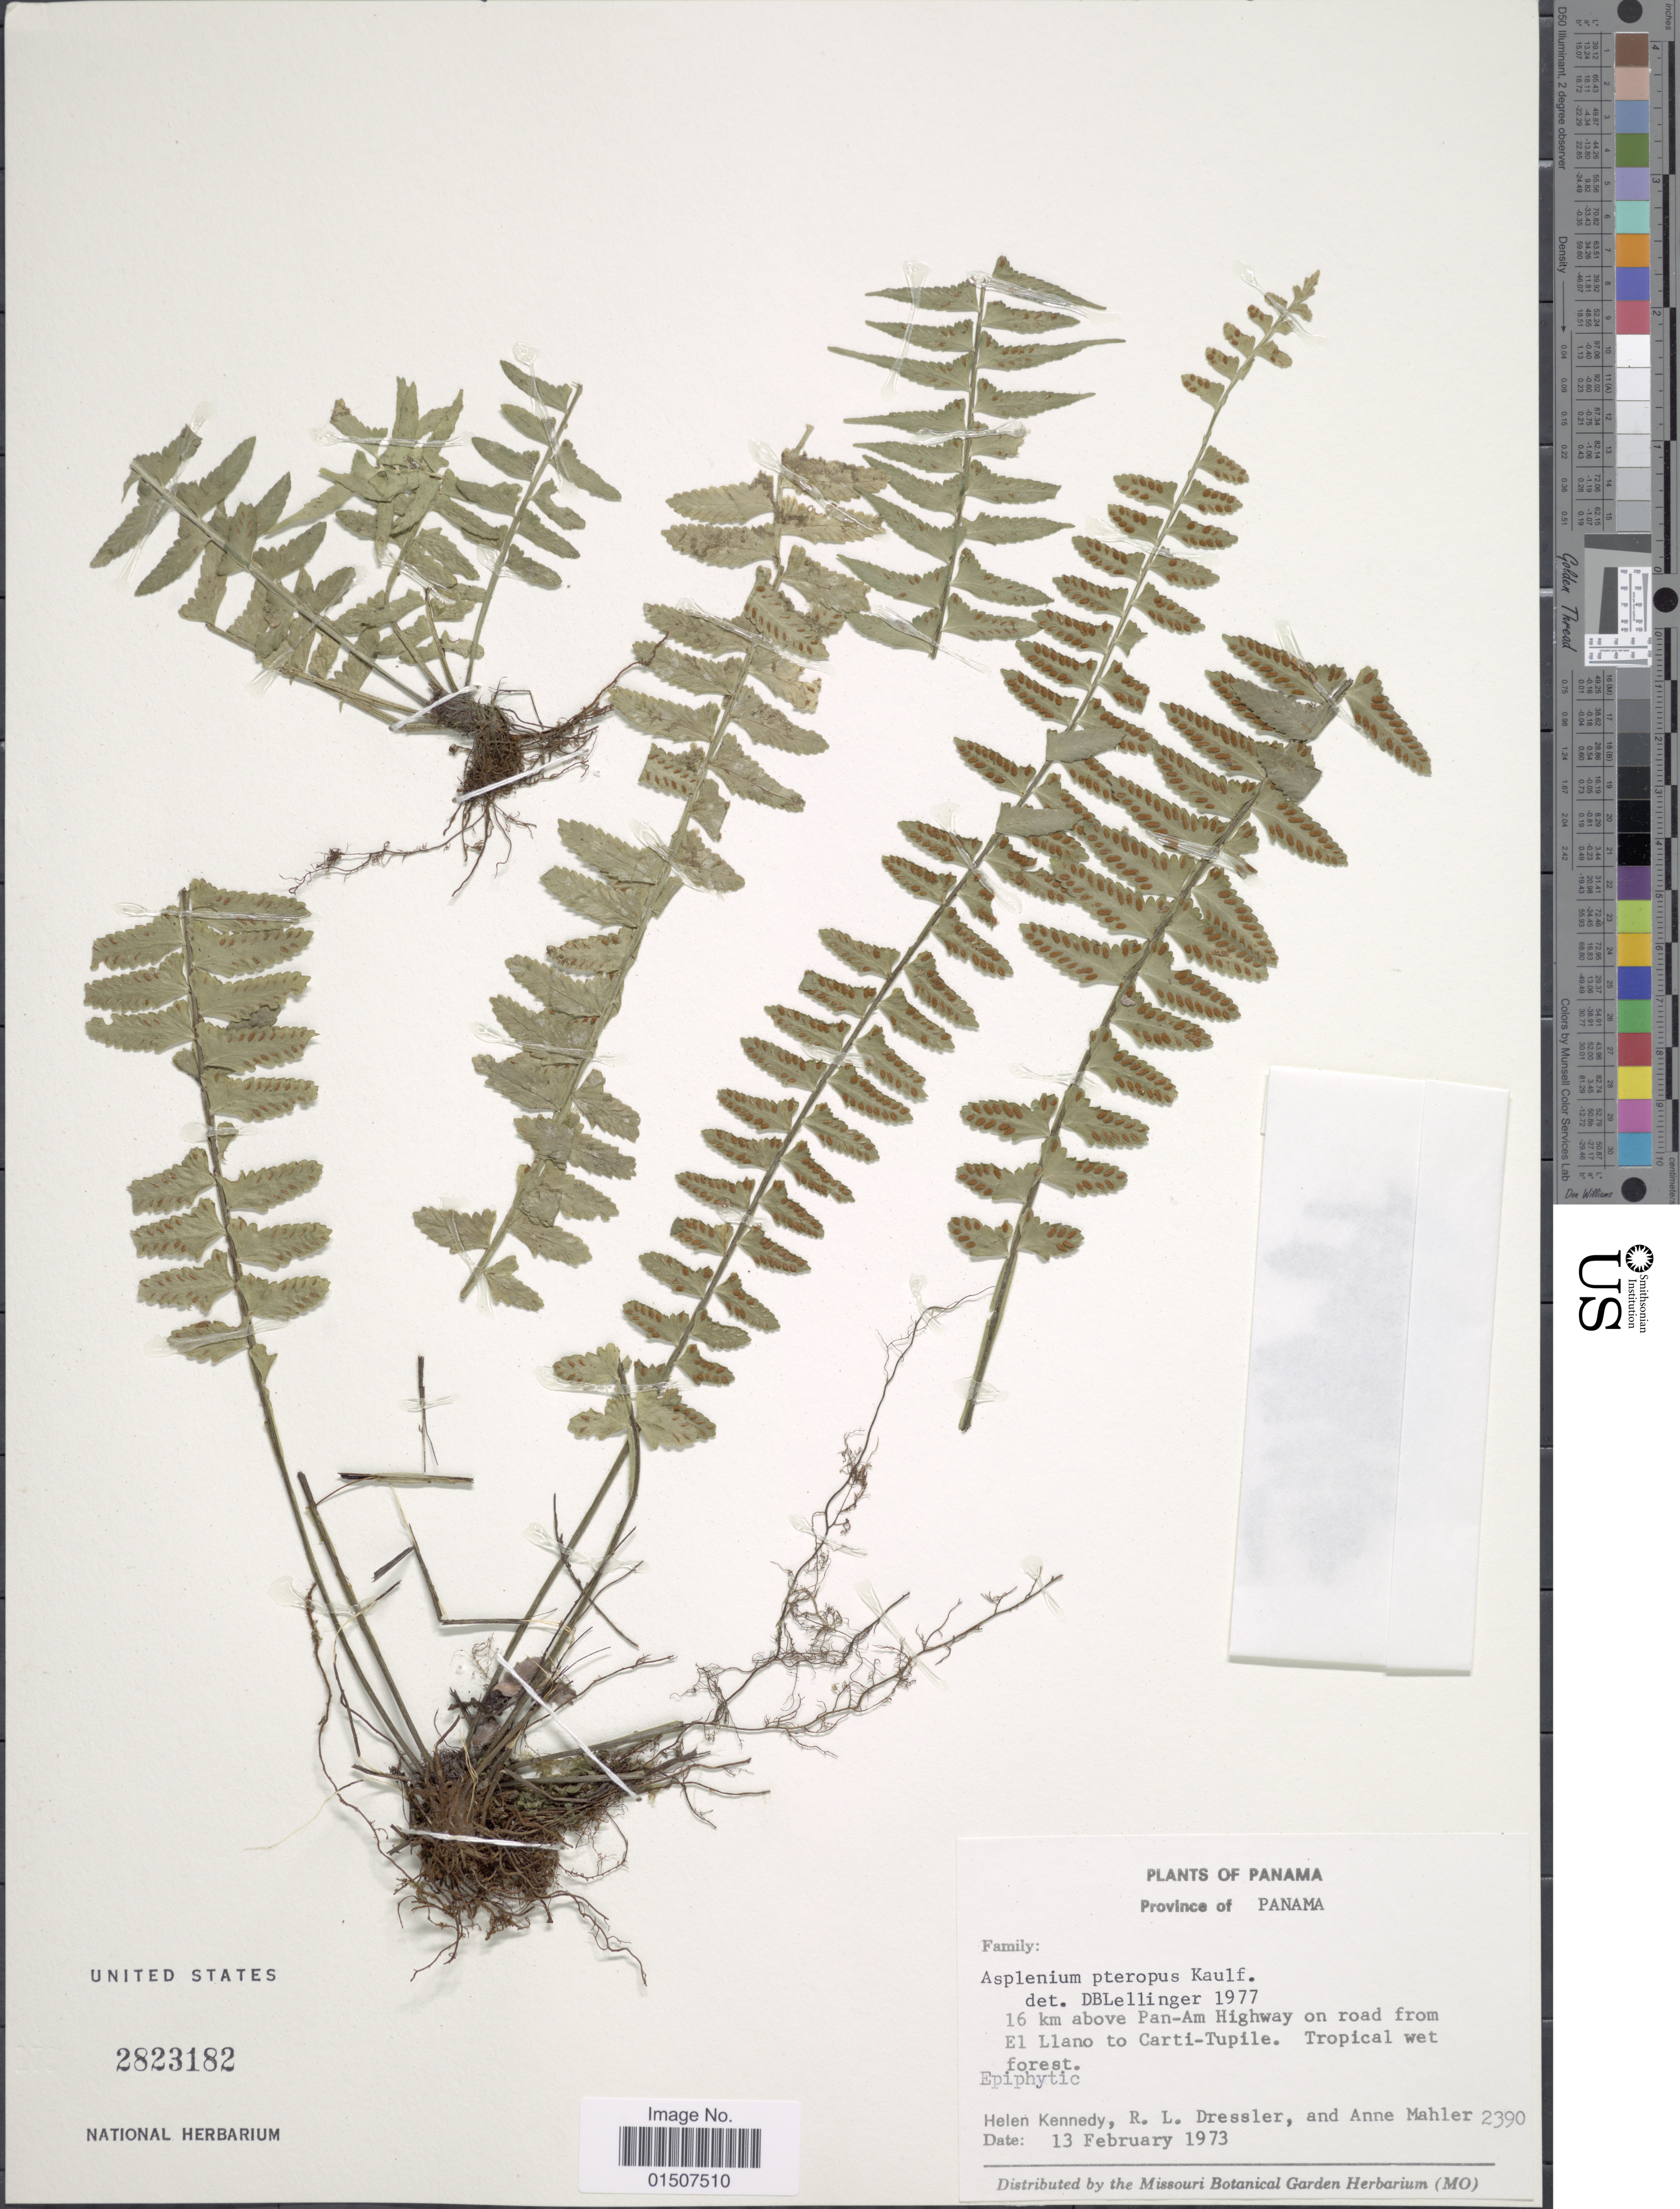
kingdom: Plantae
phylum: Tracheophyta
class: Polypodiopsida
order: Polypodiales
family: Aspleniaceae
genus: Asplenium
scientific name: Asplenium pteropus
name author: Kaulf.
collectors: H. Kennedy, R. Dressler & A. Mahler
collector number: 2390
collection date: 1973-02-13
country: Panama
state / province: Panamá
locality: Province of Panama. 16 km above Pan-Am Highway on road from El Llano to Carti-Tupile. Tropical wet forest.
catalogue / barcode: US 2823182